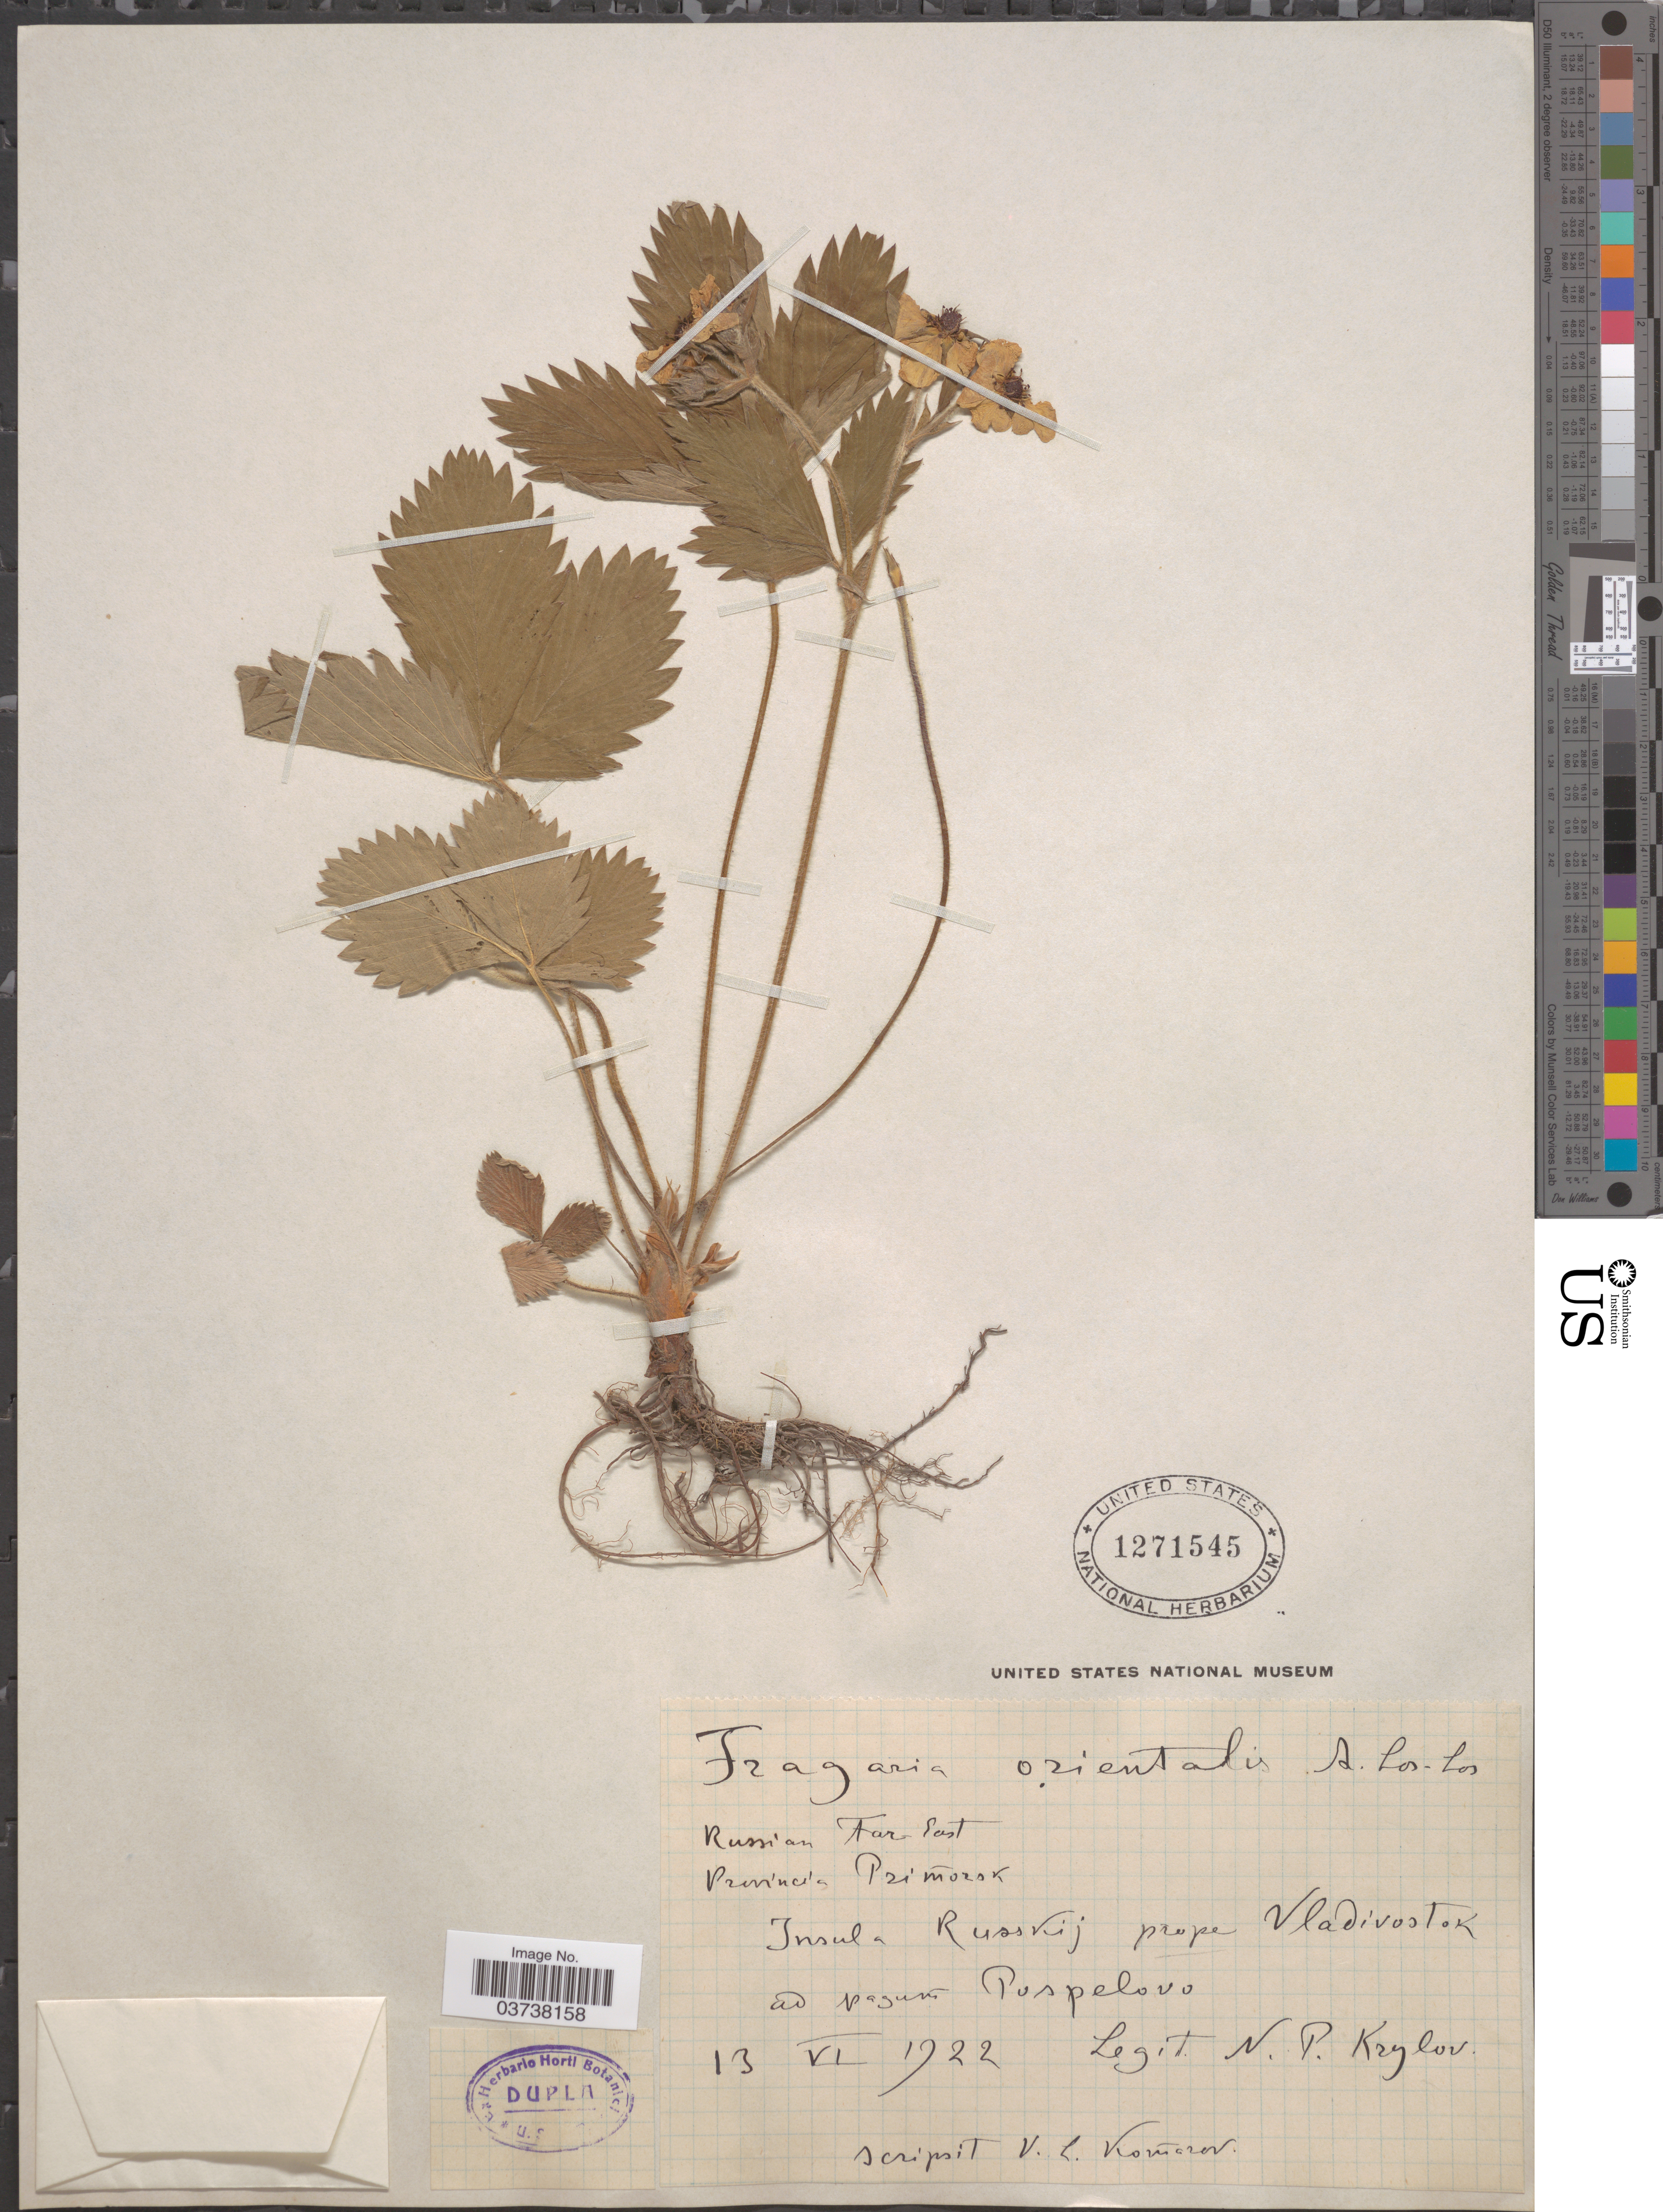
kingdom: Plantae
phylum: Tracheophyta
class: Magnoliopsida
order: Rosales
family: Rosaceae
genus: Fragaria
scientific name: Fragaria orientalis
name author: Losinsk.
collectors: N. Krylov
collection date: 1922-06-13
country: Russian Federation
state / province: Primorsky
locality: Russian Far East. Provincis Primorsk. Insula Russkij prope Vladivostok ad pagum Pospelovo.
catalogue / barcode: US 1271545